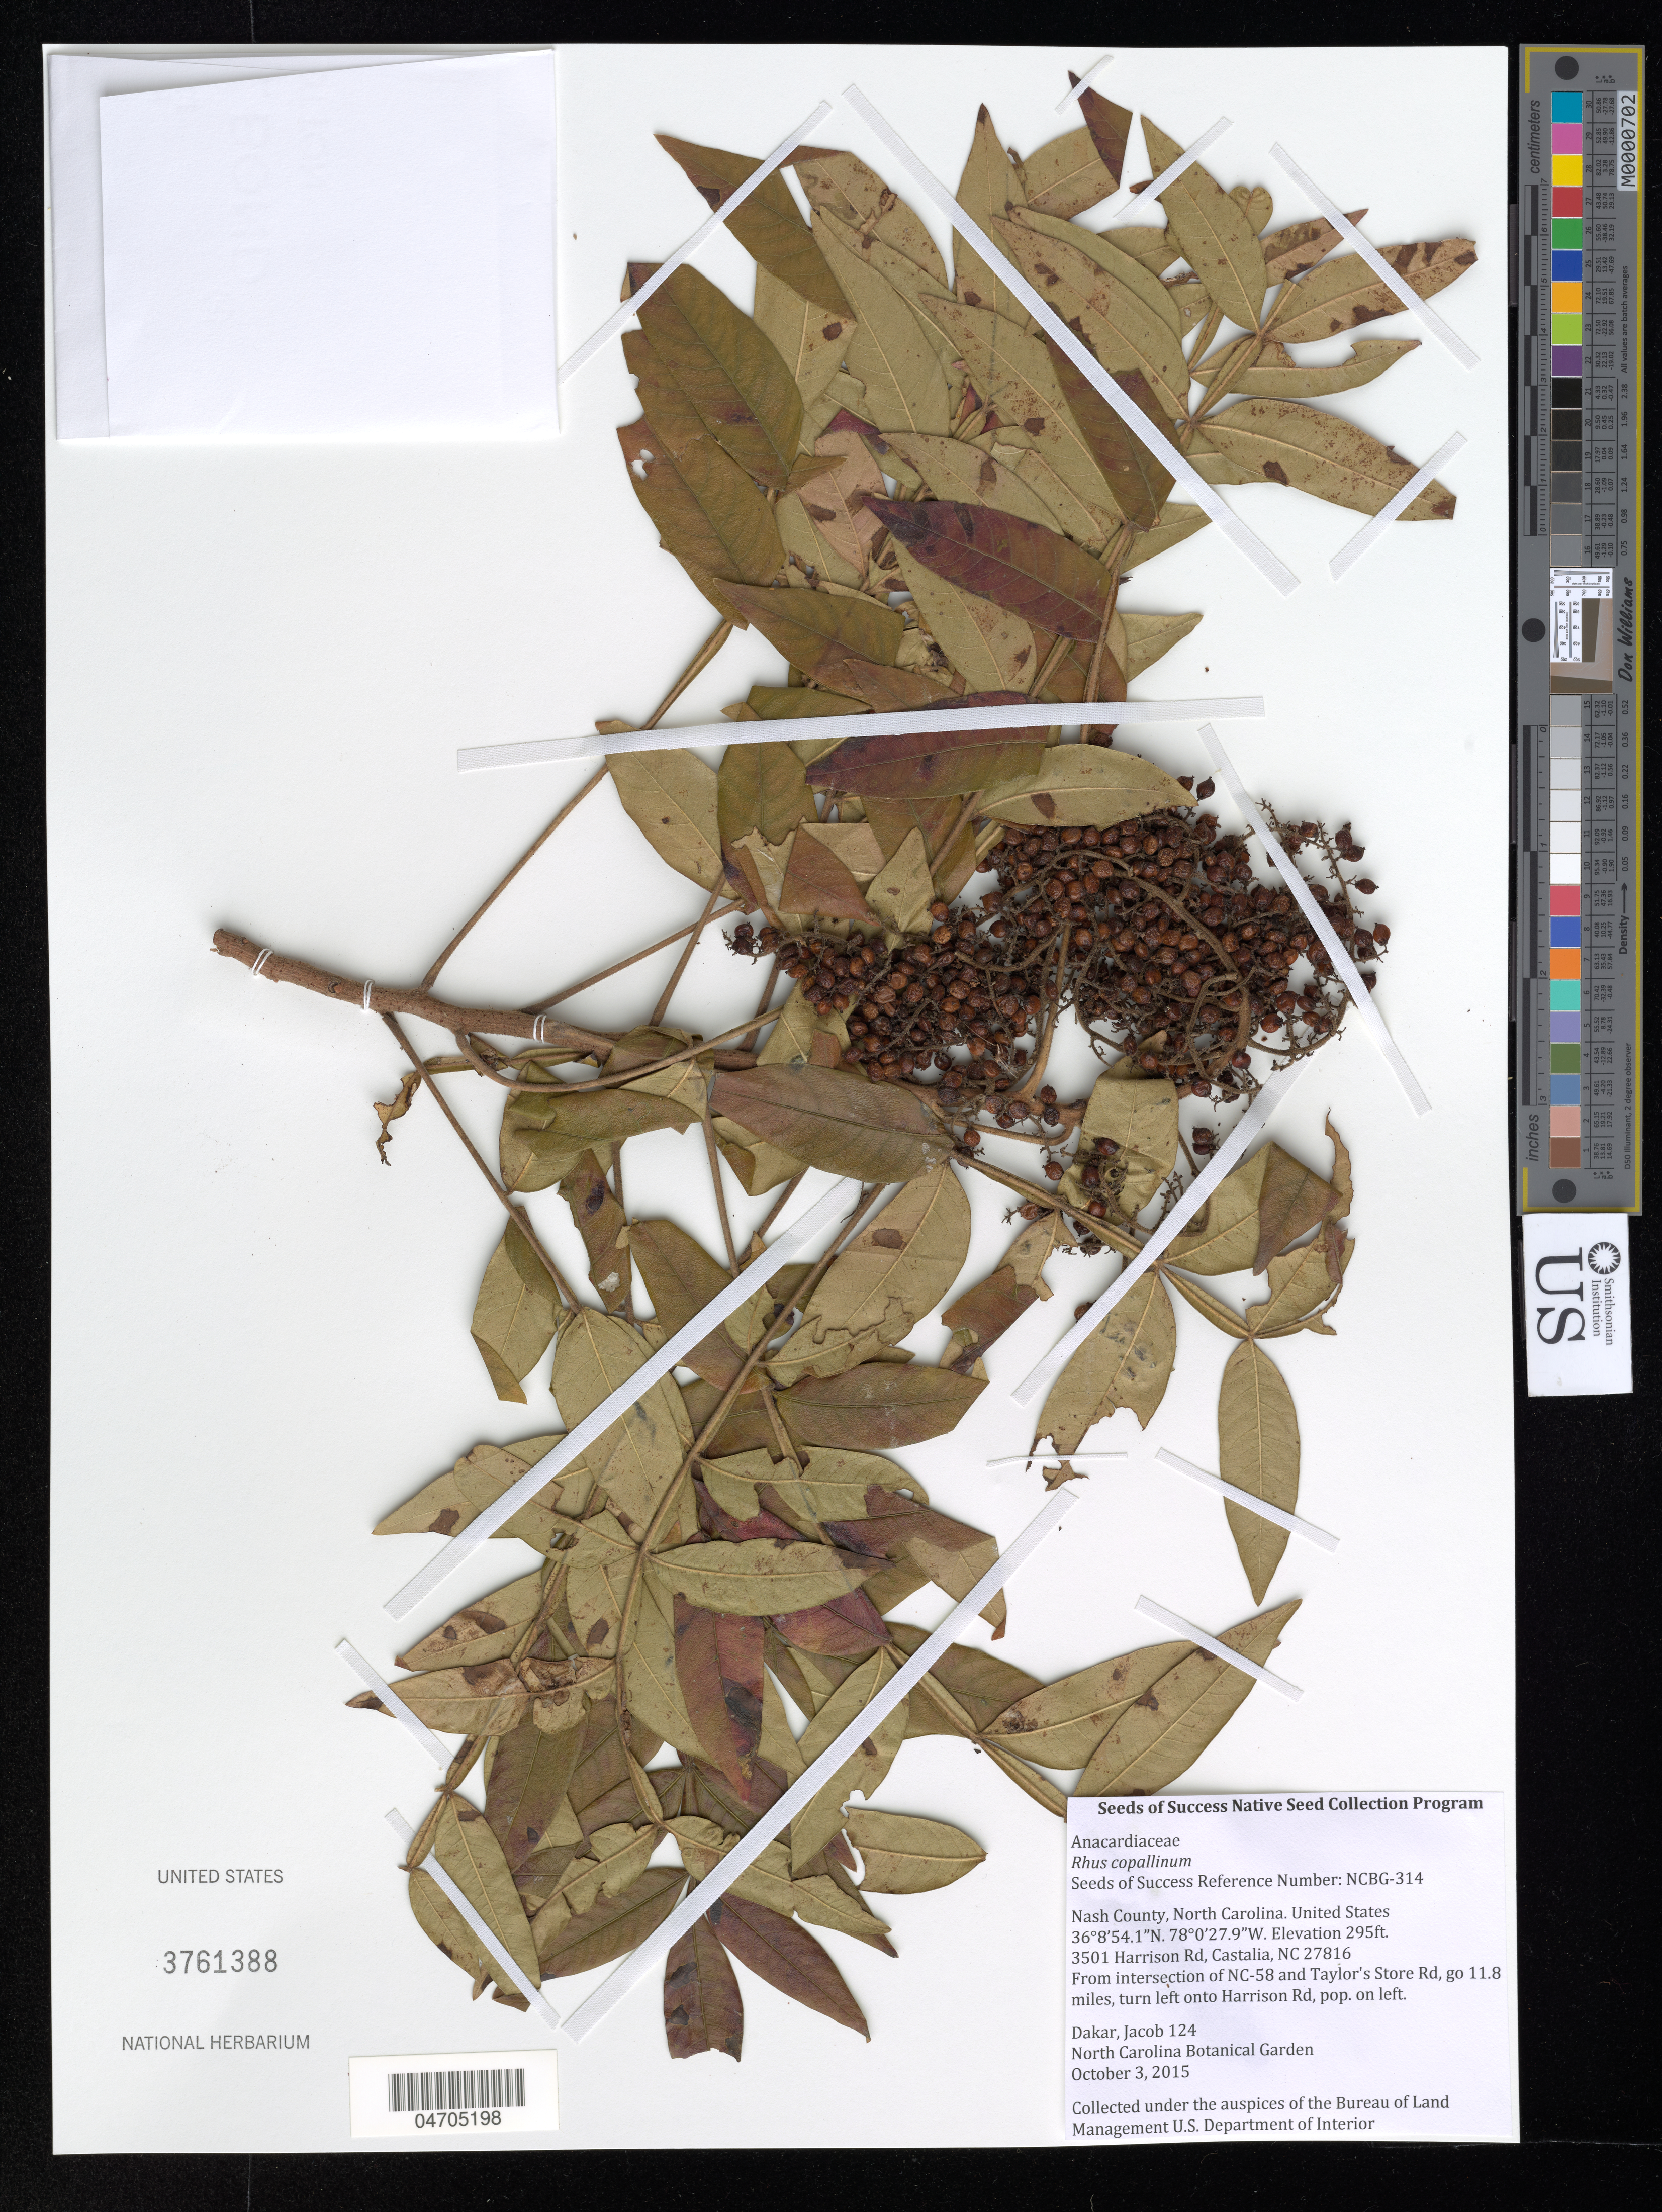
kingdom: Plantae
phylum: Tracheophyta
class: Magnoliopsida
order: Sapindales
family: Anacardiaceae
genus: Rhus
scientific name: Rhus copallinum var. latifolia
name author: Engl.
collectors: J. Dakar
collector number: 124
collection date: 2015-10-03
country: United States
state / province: North Carolina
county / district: Nash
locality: Nash County. 3501 Harrison Rd, Castalia, NC 27816. From intersection of NC-58 and Taylor's Store Rd, go 11.8 miles, turn left onto Harrison Rd, pop. on left.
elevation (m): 90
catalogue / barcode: US 3761388